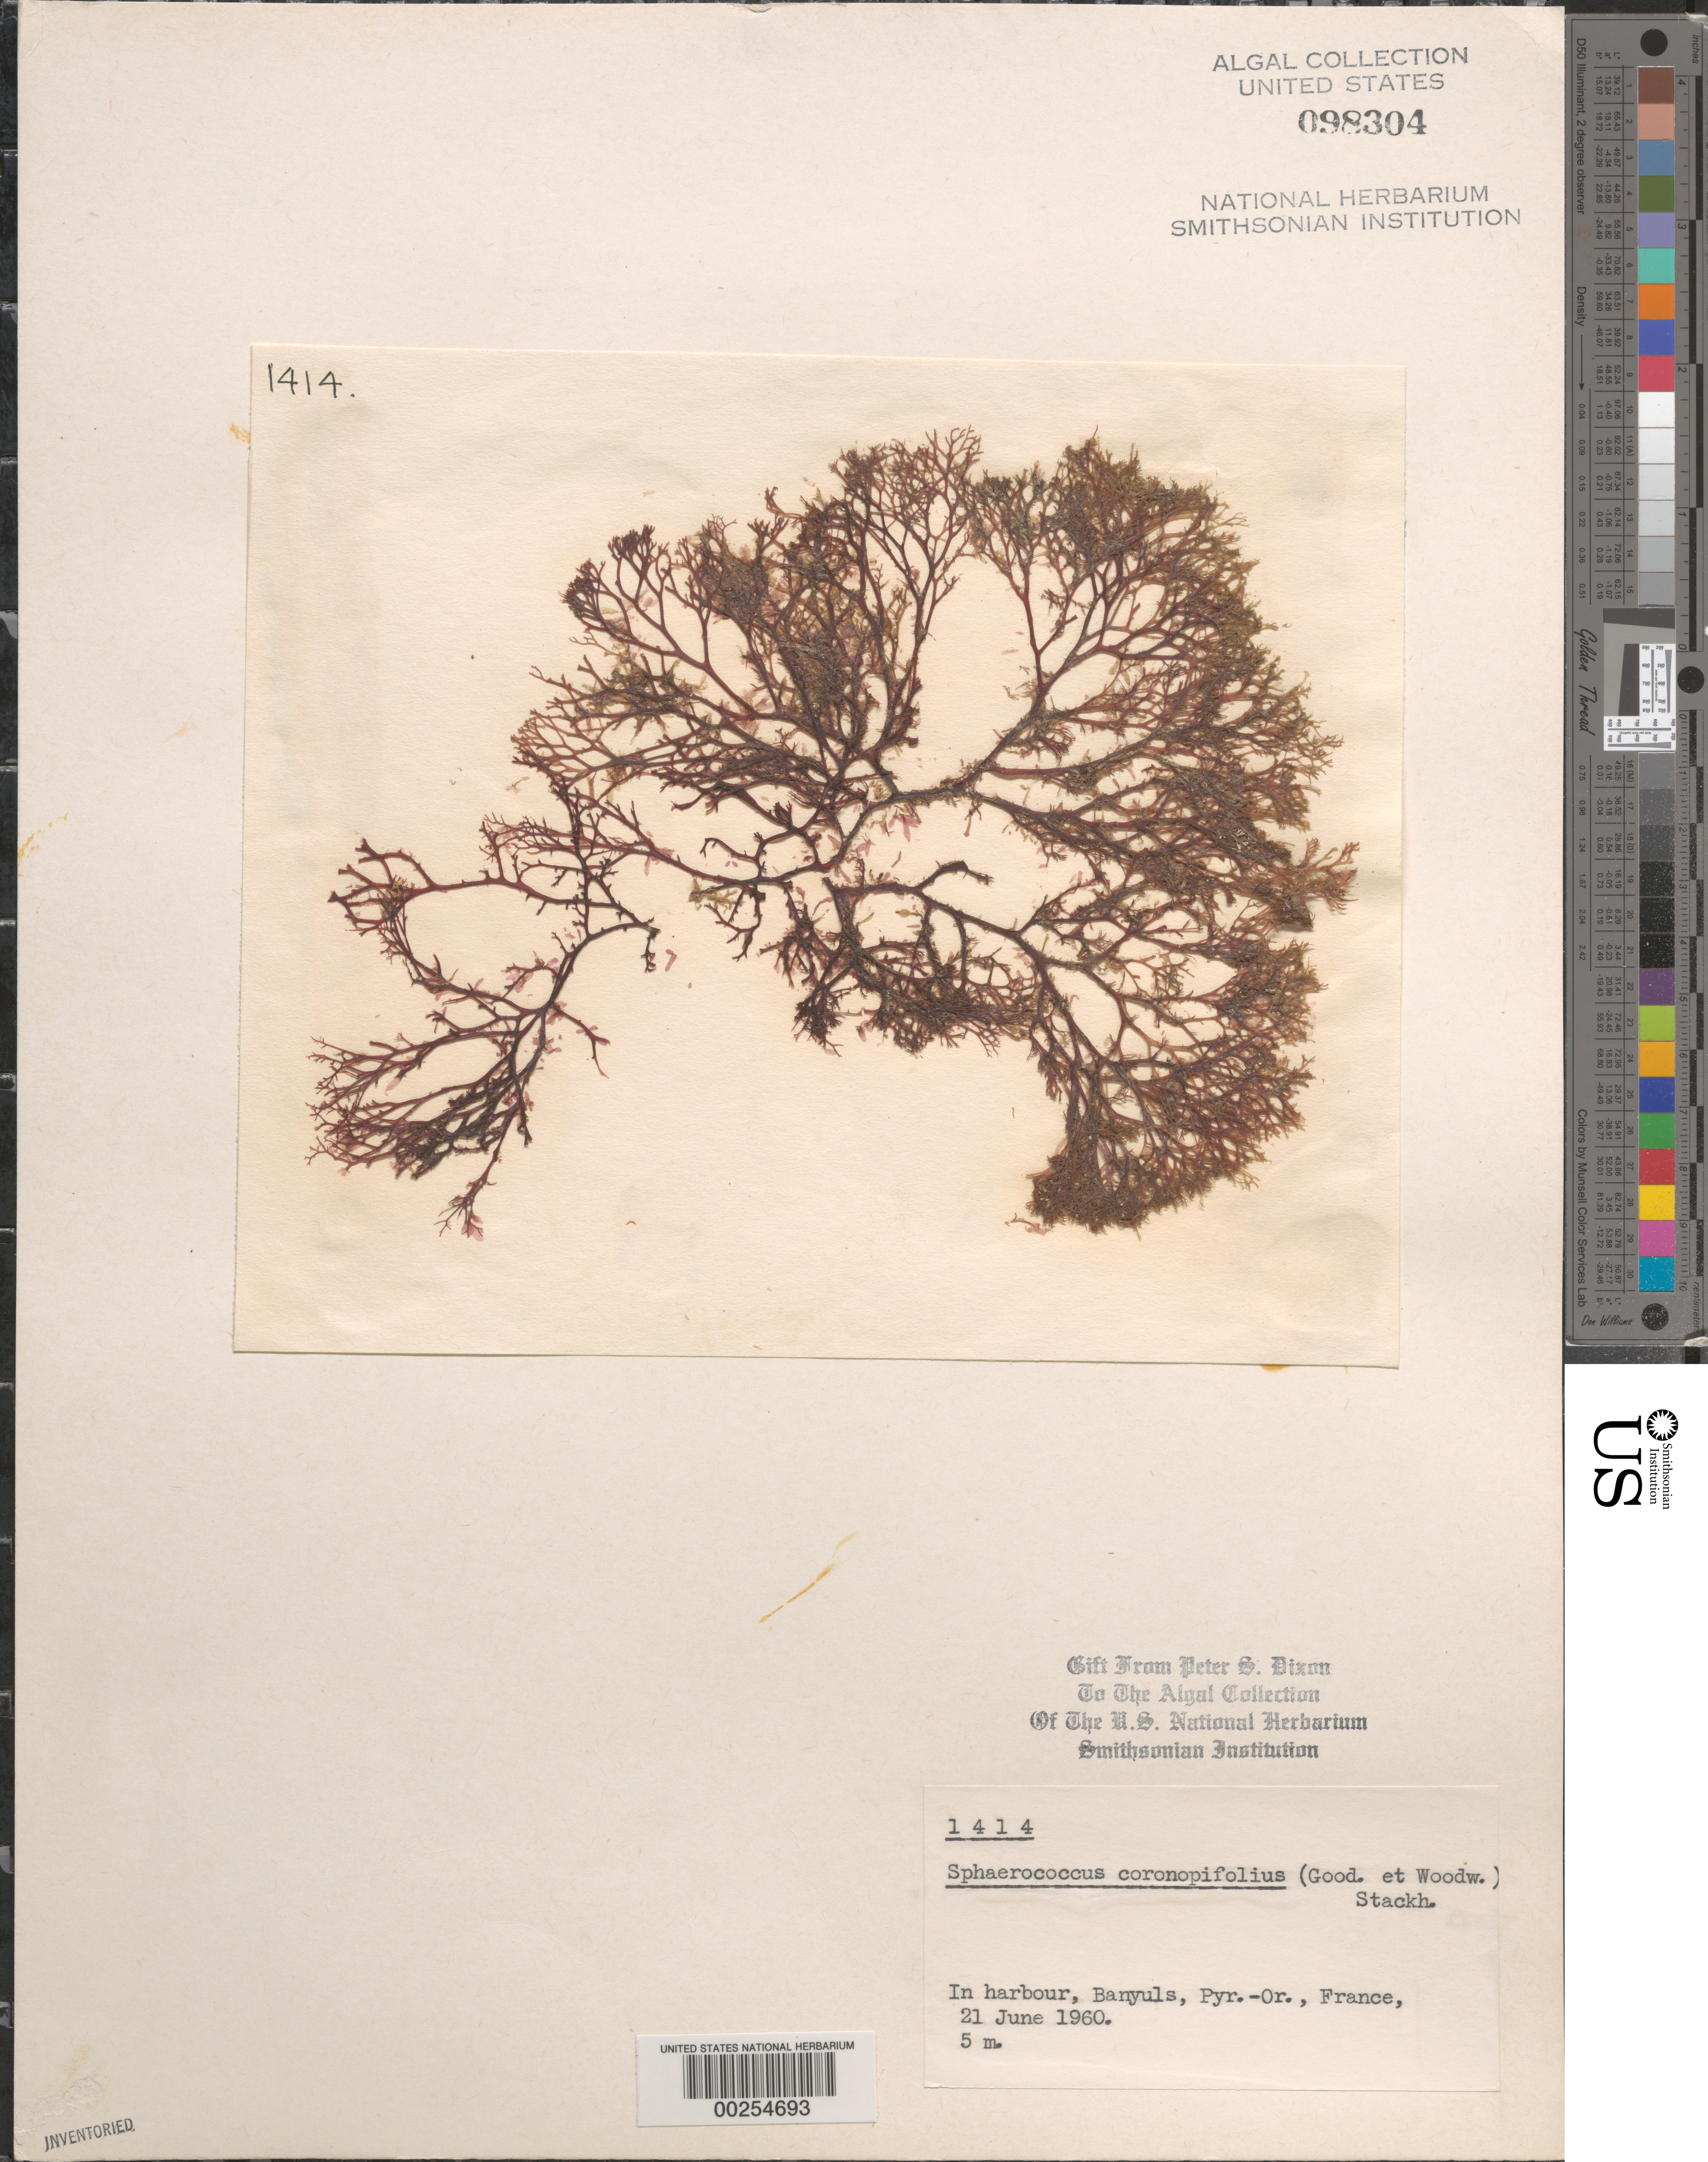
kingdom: Plantae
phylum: Rhodophyta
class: Florideophyceae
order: Gigartinales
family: Sphaerococcaceae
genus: Sphaerococcus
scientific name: Sphaerococcus coronopifolius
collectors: P. S. Dixon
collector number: PSD 1414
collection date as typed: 21 Jun 1960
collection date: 1960-06-21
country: France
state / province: Occitanie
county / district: Pyrénées-Orientales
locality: Banyuls-sur-Mer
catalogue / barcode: US 98304